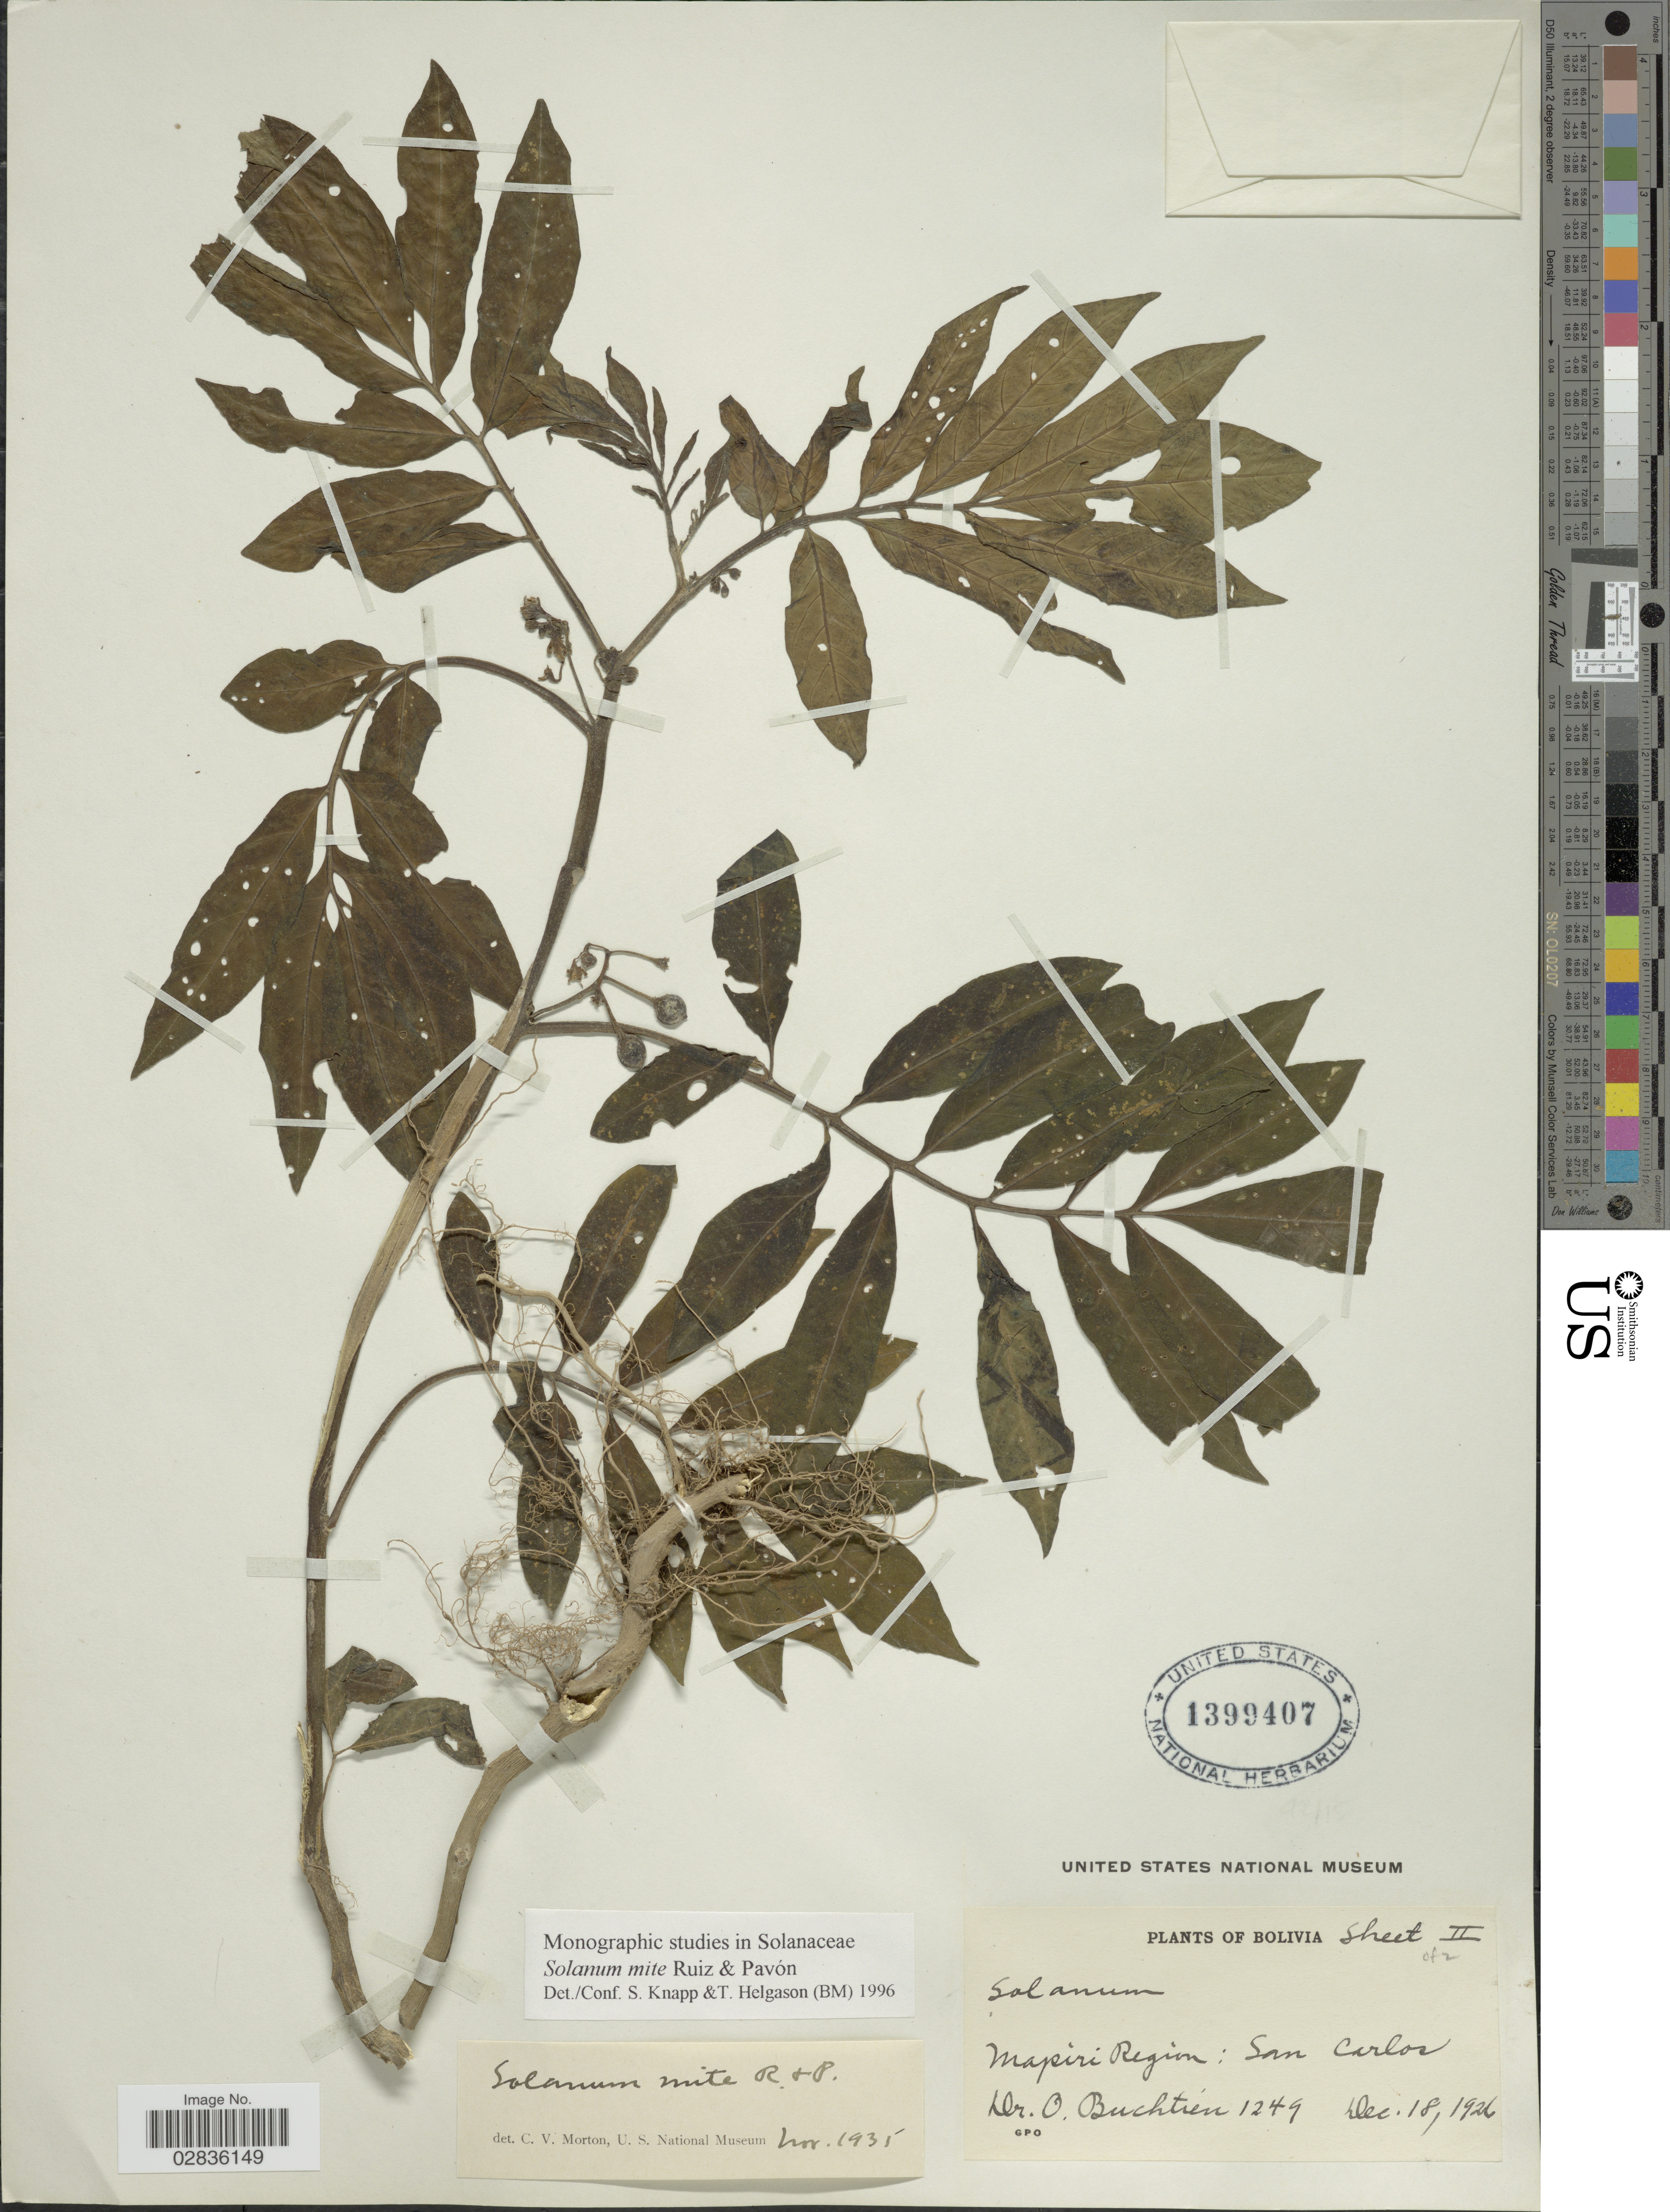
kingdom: Plantae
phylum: Tracheophyta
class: Magnoliopsida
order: Solanales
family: Solanaceae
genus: Solanum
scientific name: Solanum mite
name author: Ruiz & Pav.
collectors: O. Buchtien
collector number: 1249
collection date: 1926-12-18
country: Bolivia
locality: Mapiri Region: San Carlos.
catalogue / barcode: US 1399407